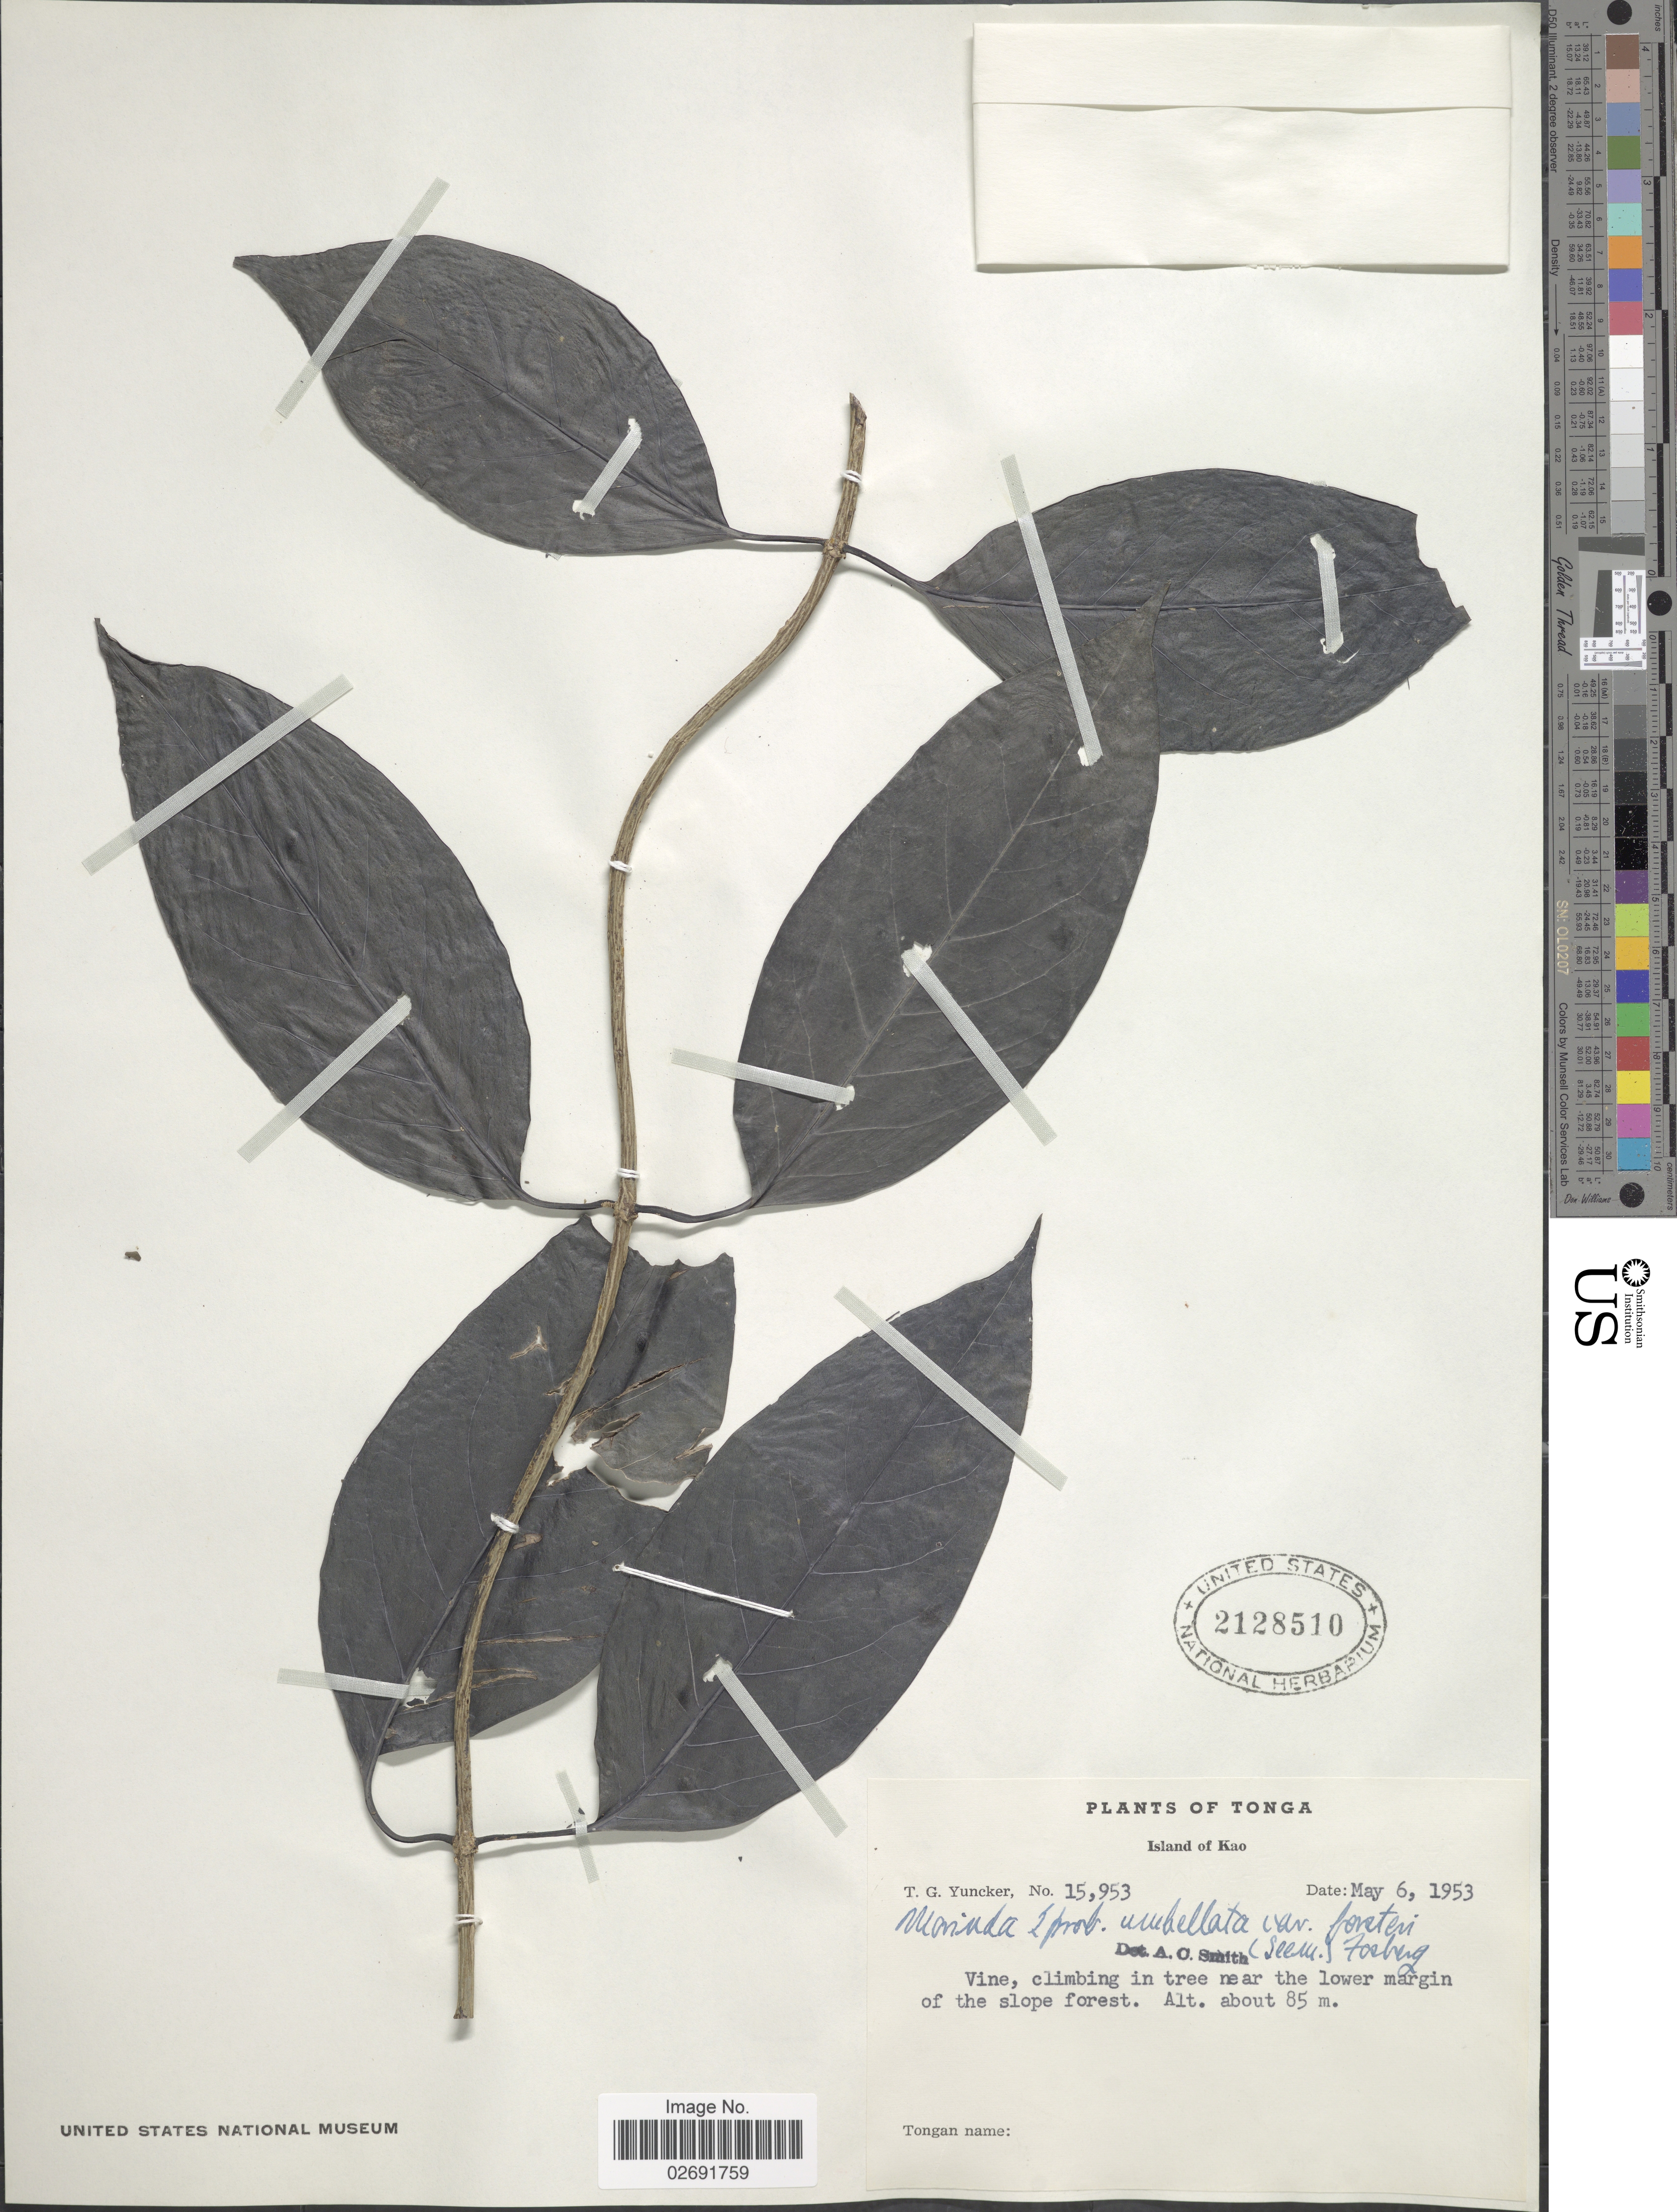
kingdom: Plantae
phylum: Tracheophyta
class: Magnoliopsida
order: Gentianales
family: Rubiaceae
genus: Gynochthodes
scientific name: Gynochthodes umbellata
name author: (L.) Razafim. & B. Bremer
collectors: T. G. Yuncker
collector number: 15953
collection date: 1953-05-06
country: Tonga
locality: Island of Kao. Near the lower margin of the slope forest.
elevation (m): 85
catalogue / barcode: US 2128510